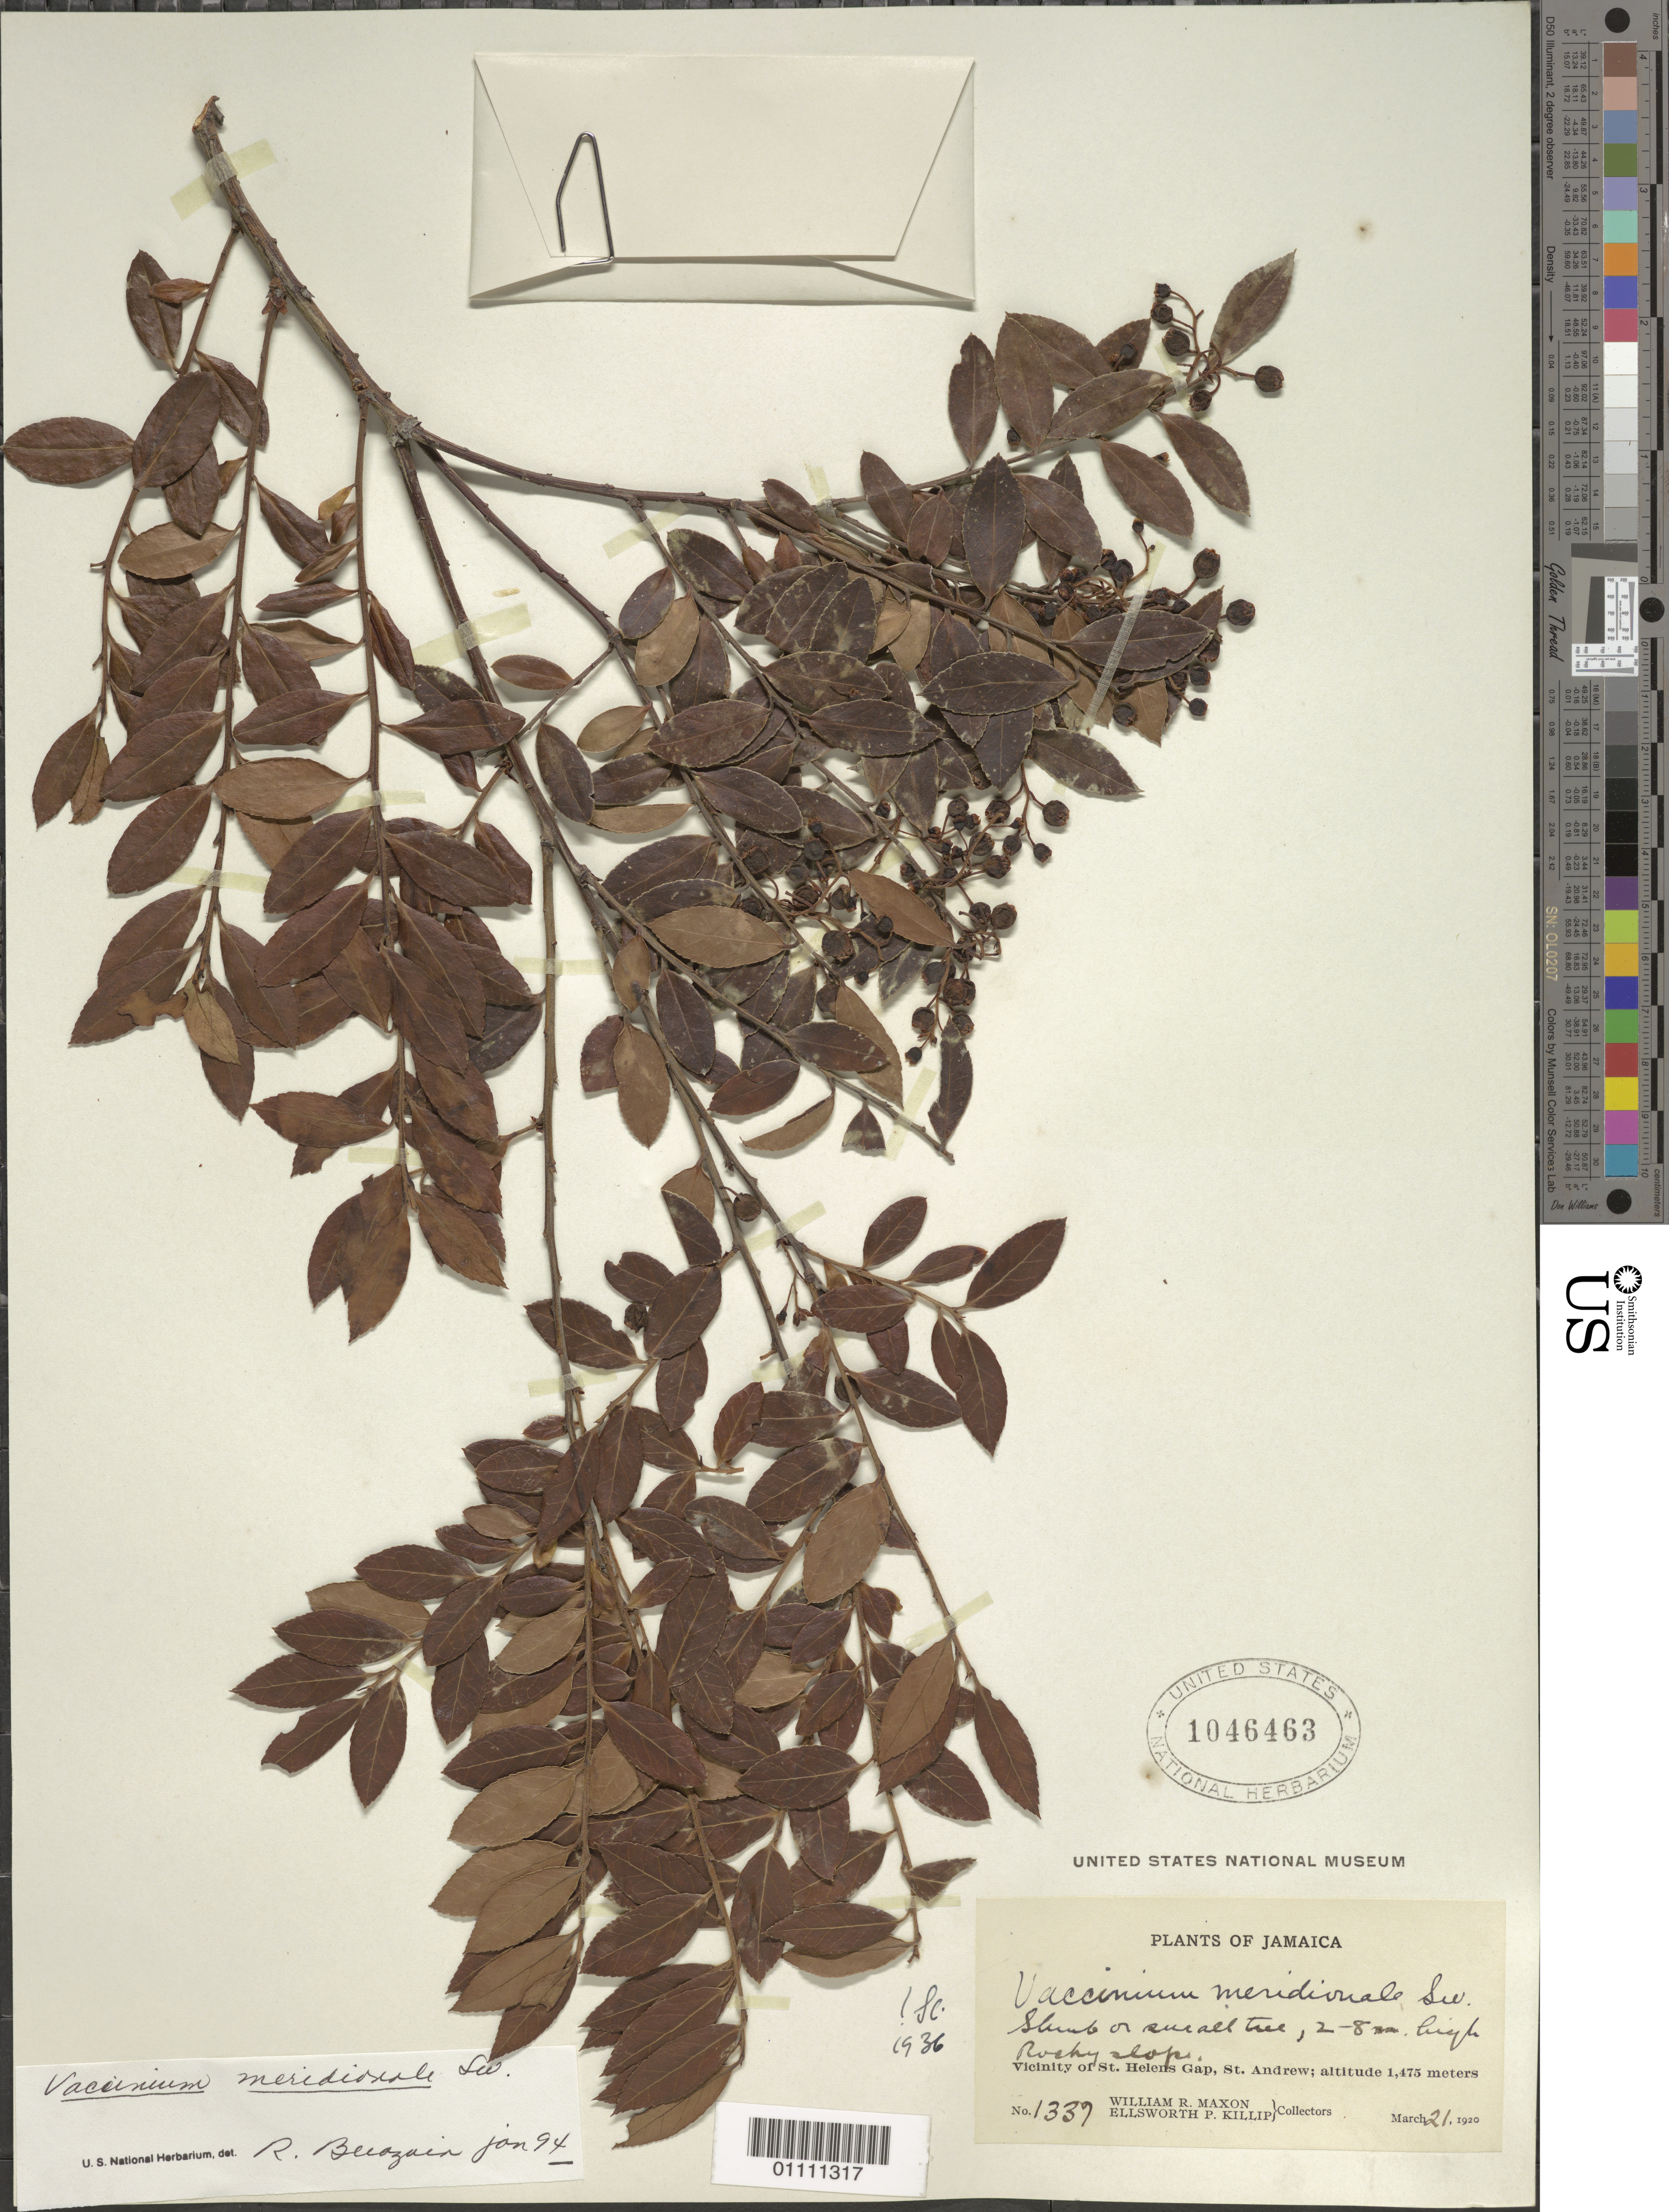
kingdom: Plantae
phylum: Tracheophyta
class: Magnoliopsida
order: Ericales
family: Ericaceae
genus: Vaccinium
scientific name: Vaccinium meridionale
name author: Sw.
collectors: W. R. Maxon & E. P. Killip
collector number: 1337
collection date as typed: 21 Mar 1920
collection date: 1920-03-21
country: Jamaica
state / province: Saint Andrew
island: Jamaica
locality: Vicinity of St. Helen's Gap. Rocky slope.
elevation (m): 1475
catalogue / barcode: US 1046463